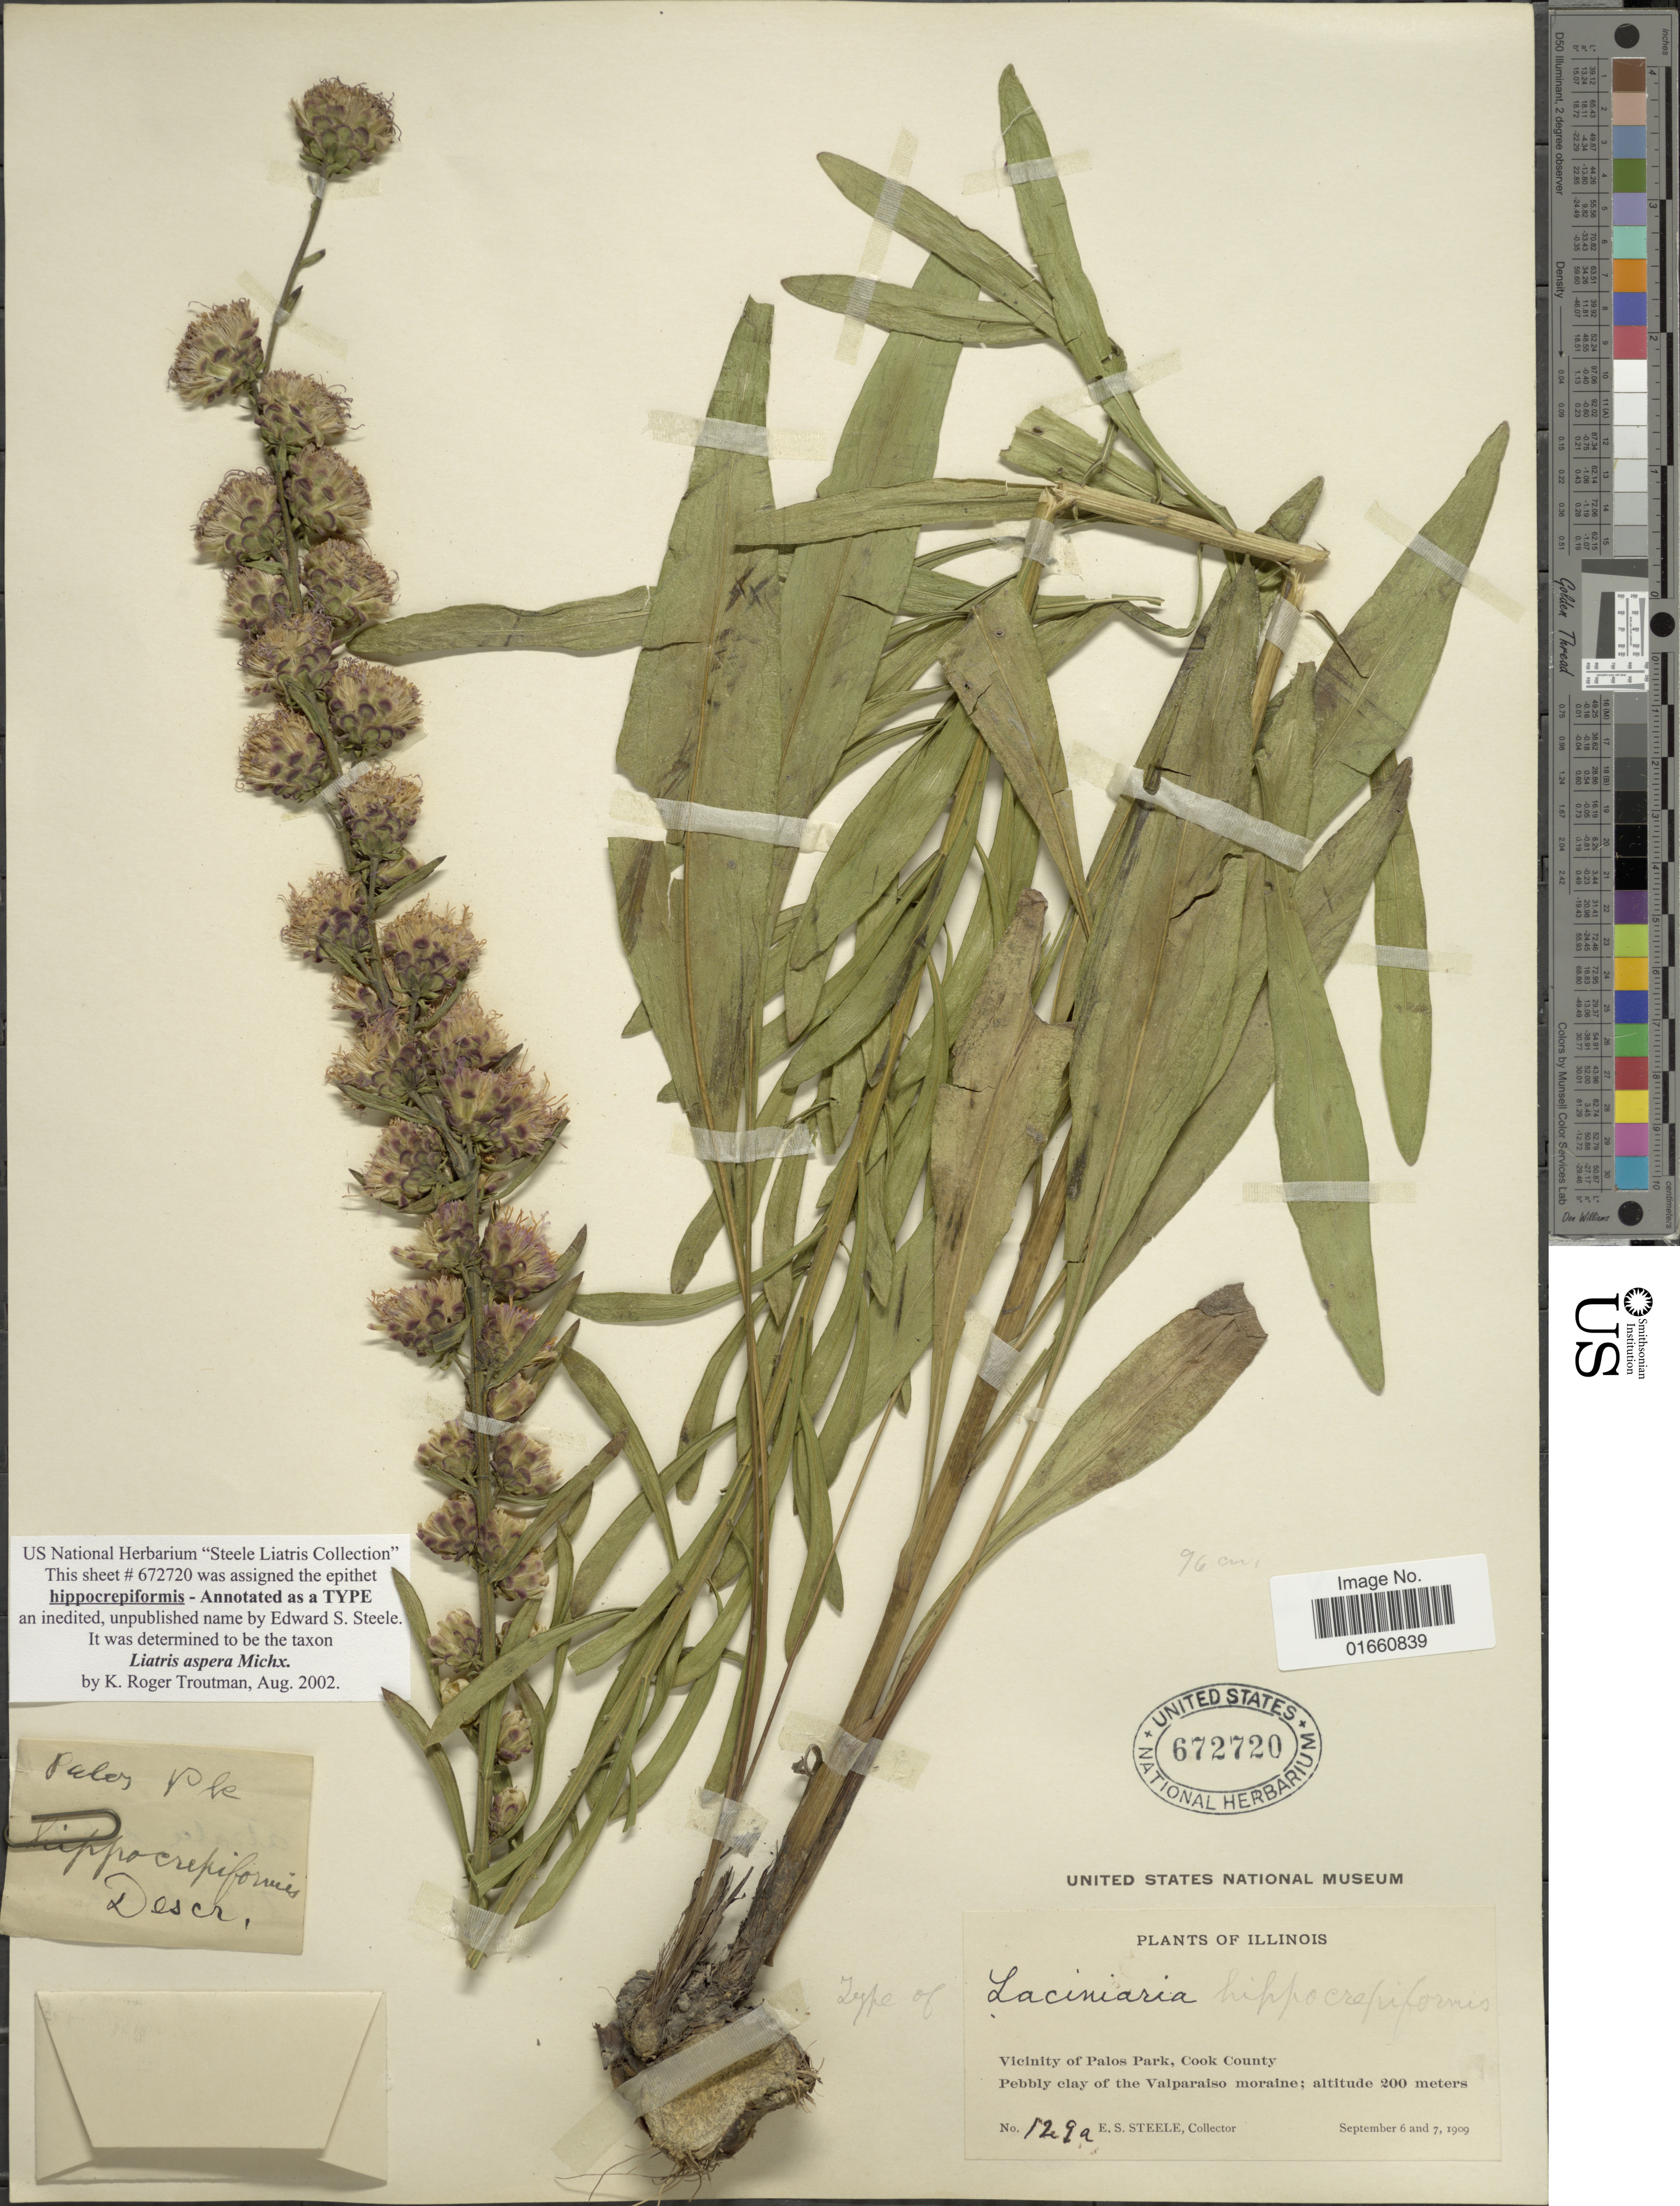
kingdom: Plantae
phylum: Tracheophyta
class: Magnoliopsida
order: Asterales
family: Asteraceae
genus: Liatris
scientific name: Liatris aspera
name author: Michx.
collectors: E. Steele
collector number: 129a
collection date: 1909-09-06/1909-09-07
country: United States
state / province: Illinois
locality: Vicinity of Palos Park, Cook County, Pebbly clay of the Valparaiso moraine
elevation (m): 200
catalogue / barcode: US 672720